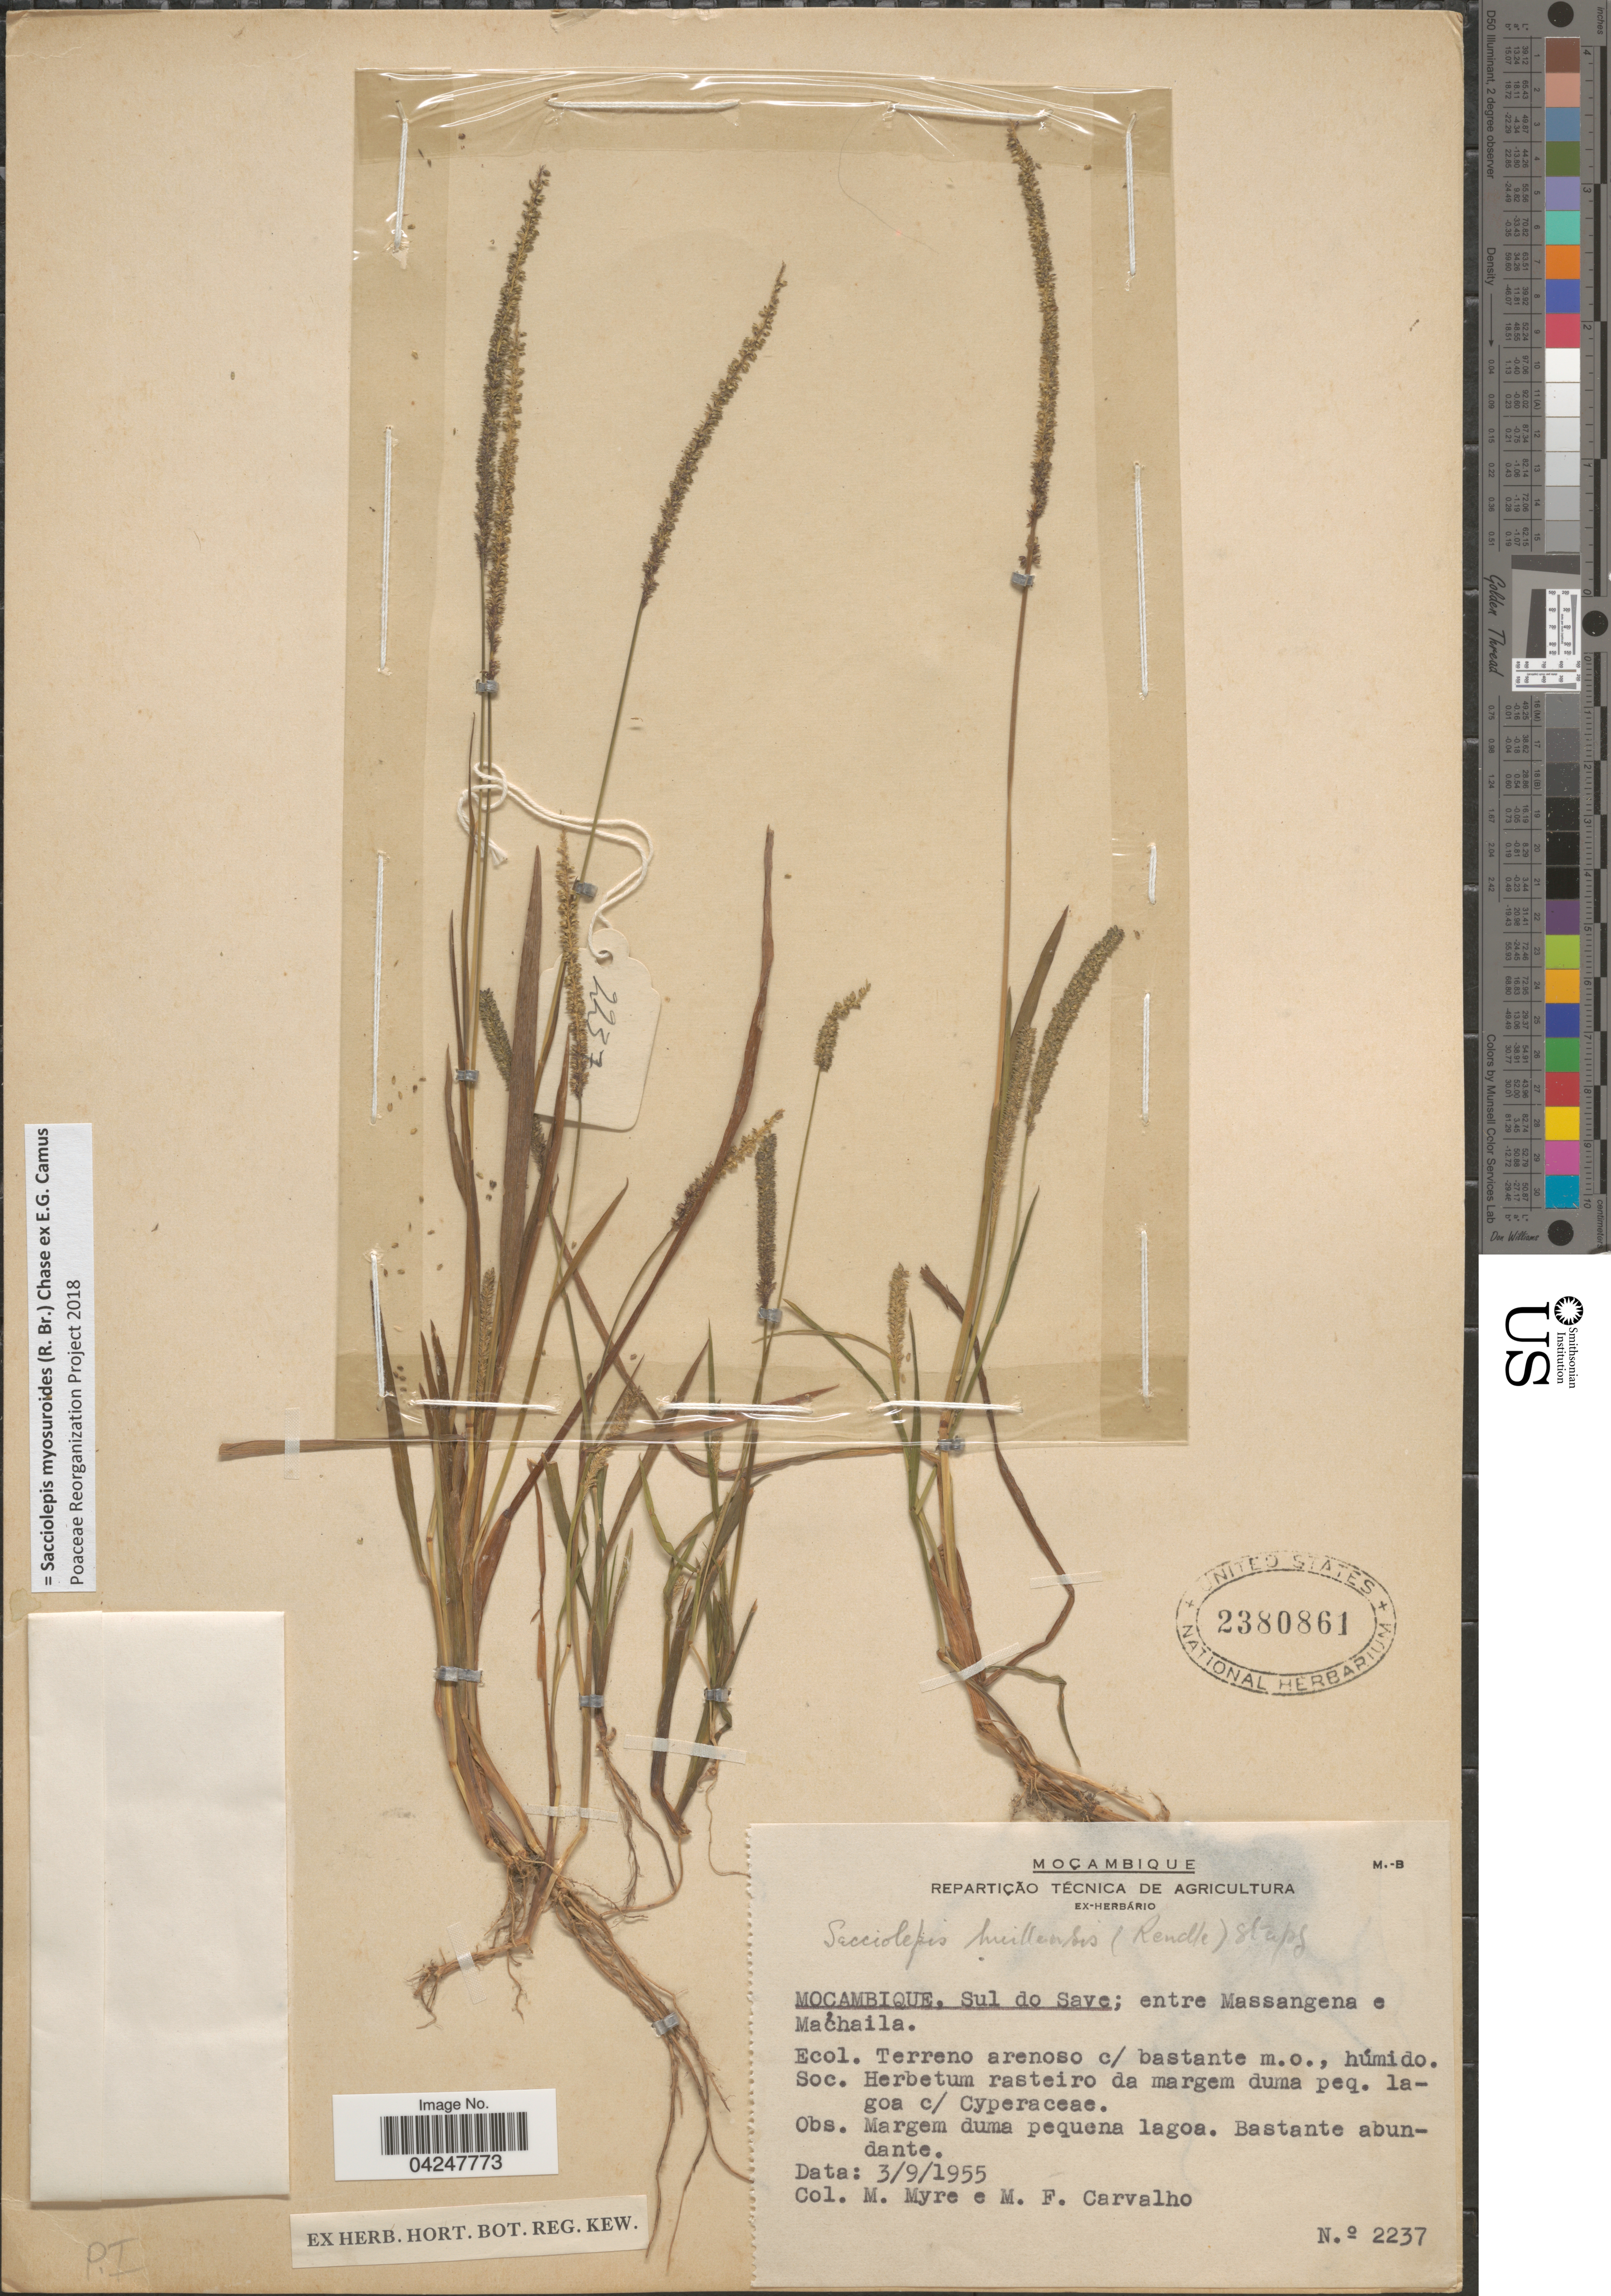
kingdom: Plantae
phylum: Tracheophyta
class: Liliopsida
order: Poales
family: Poaceae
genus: Sacciolepis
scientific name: Sacciolepis myosuroides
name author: (R. Br.) Chase ex E.G. Camus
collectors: Myre, M. & M. F. Carvalho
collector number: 2237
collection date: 1955-09-03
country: Mozambique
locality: Mocambique, Sul do Save; entre Massangena e Machaila.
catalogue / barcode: US 2380861